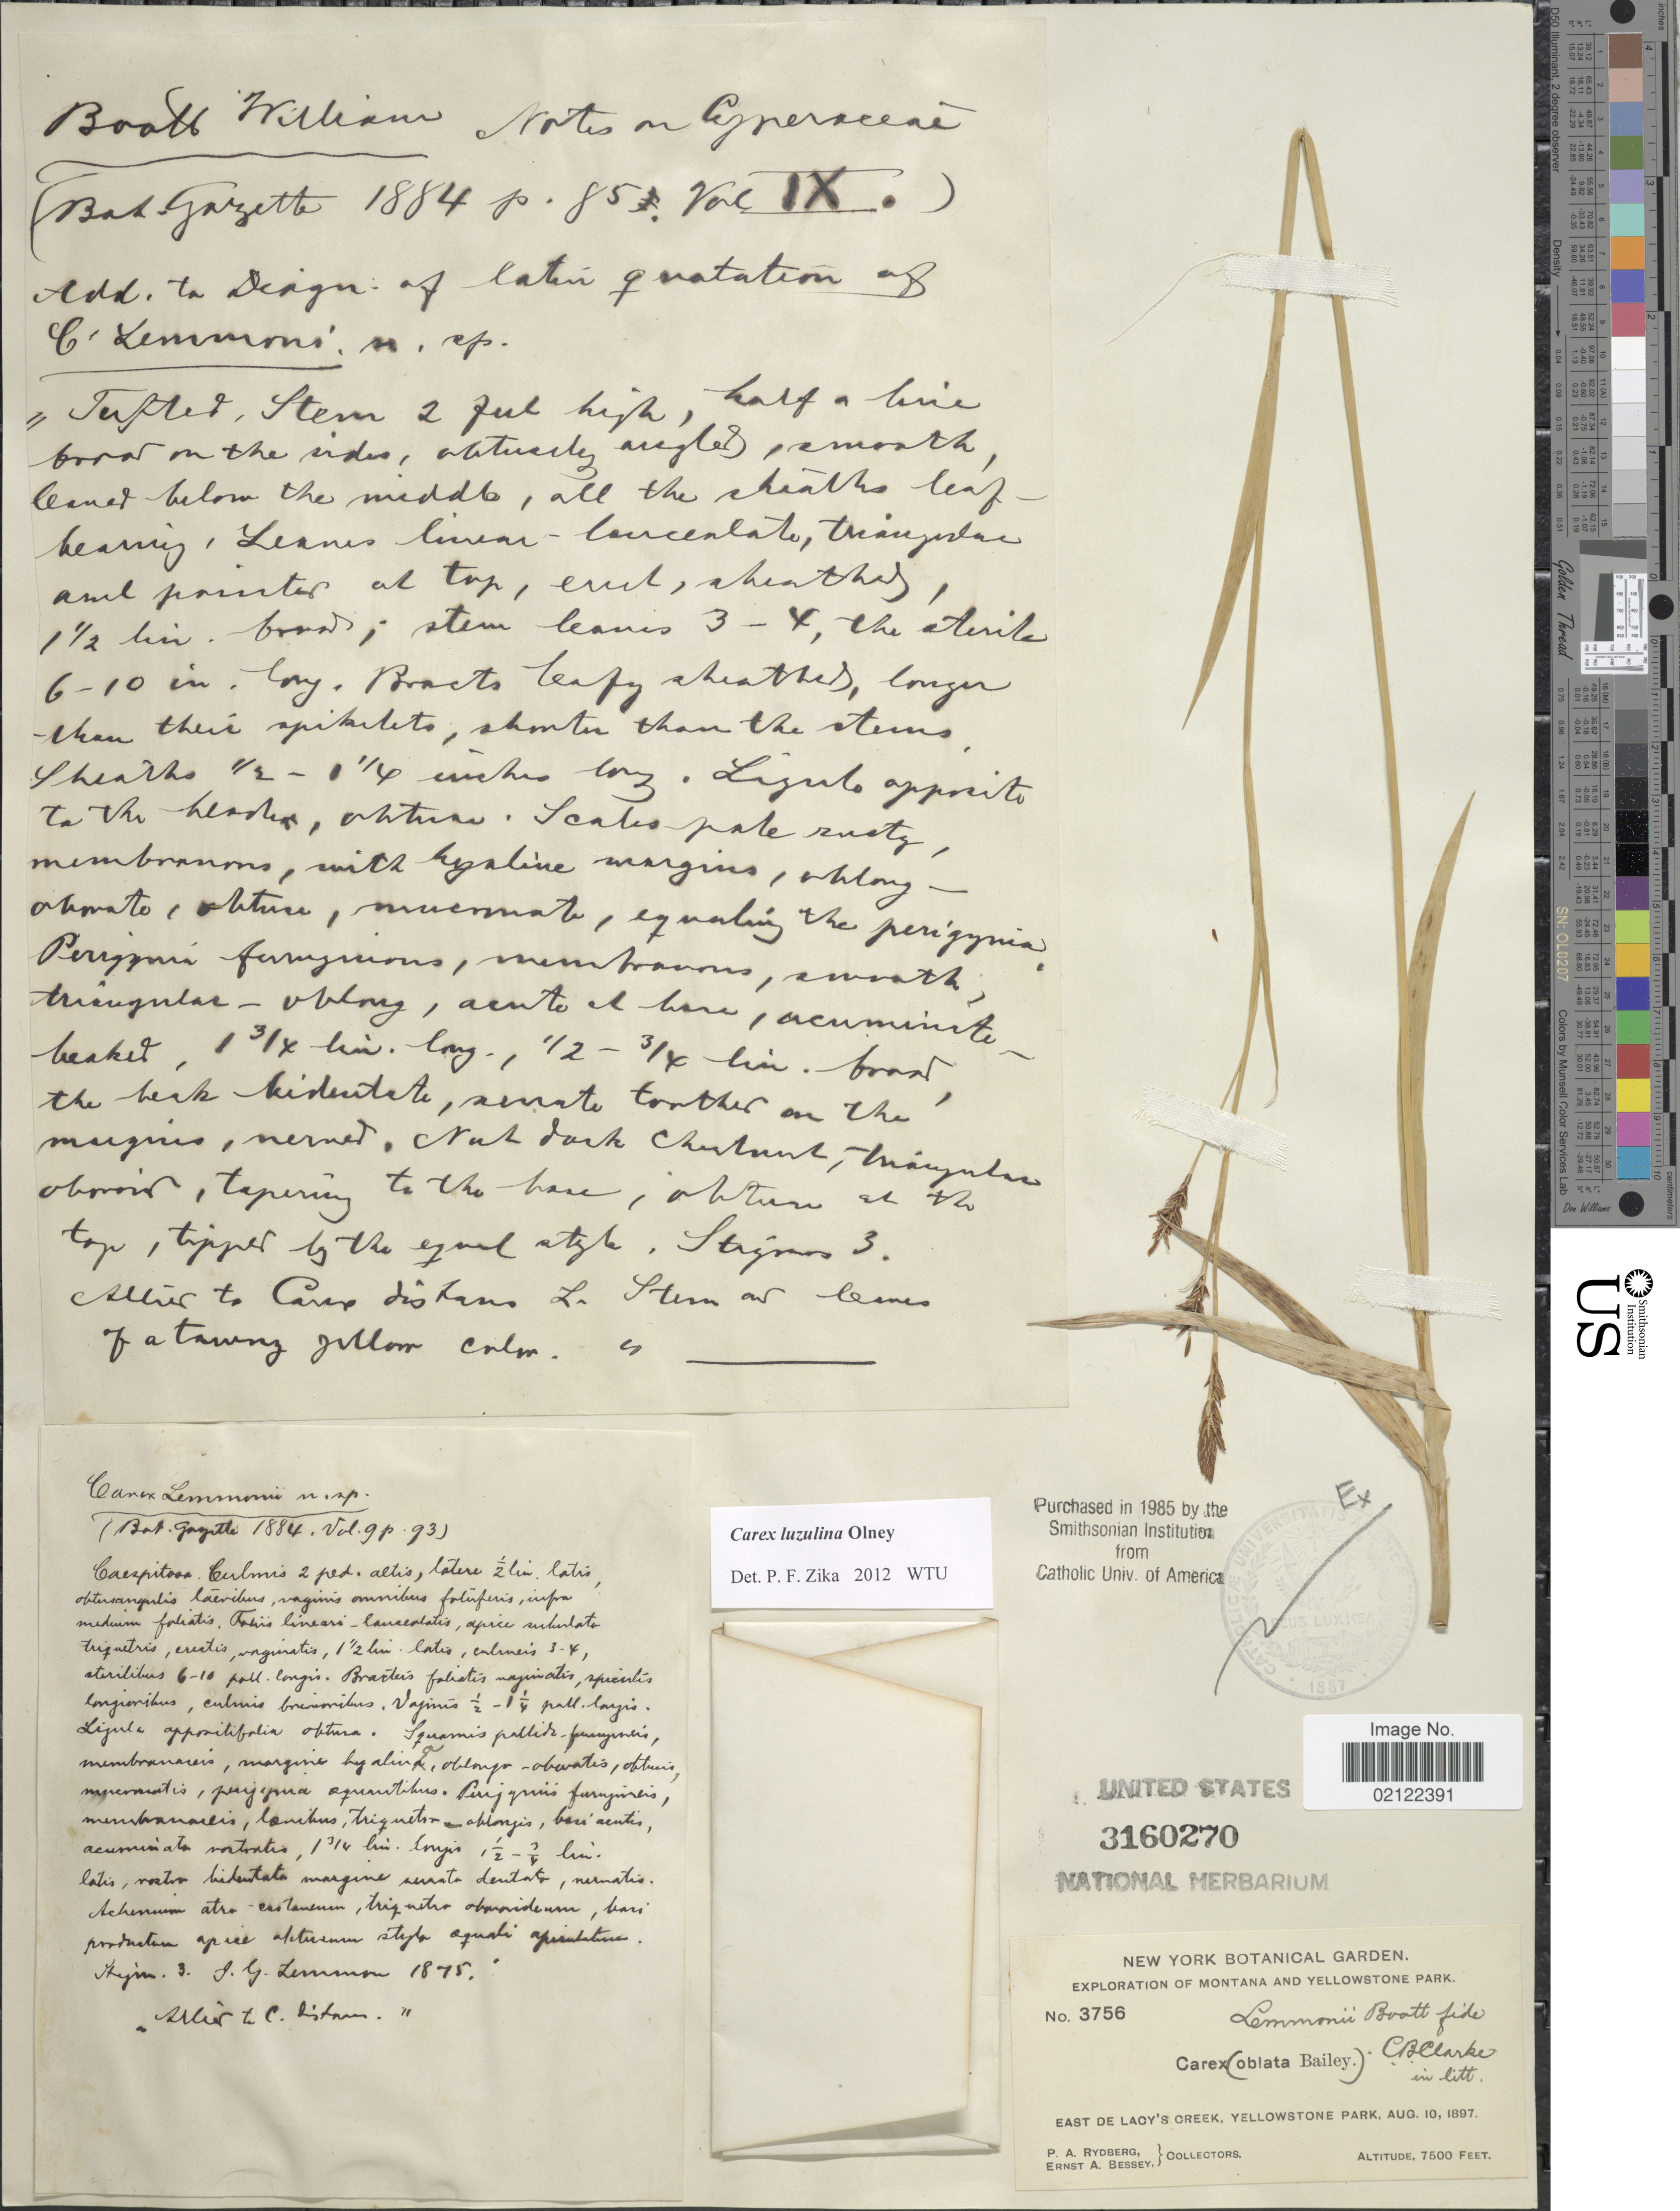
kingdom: Plantae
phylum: Tracheophyta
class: Liliopsida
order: Poales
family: Cyperaceae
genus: Carex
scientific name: Carex luzulina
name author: Olney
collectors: P. A. Rydberg & E. A. Bessey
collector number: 3756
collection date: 1897-08-10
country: United States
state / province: Wyoming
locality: Montana and Yellowstone Park. East de Lacy's Creek, Yellowstone Park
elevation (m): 2286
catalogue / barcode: US 3160270